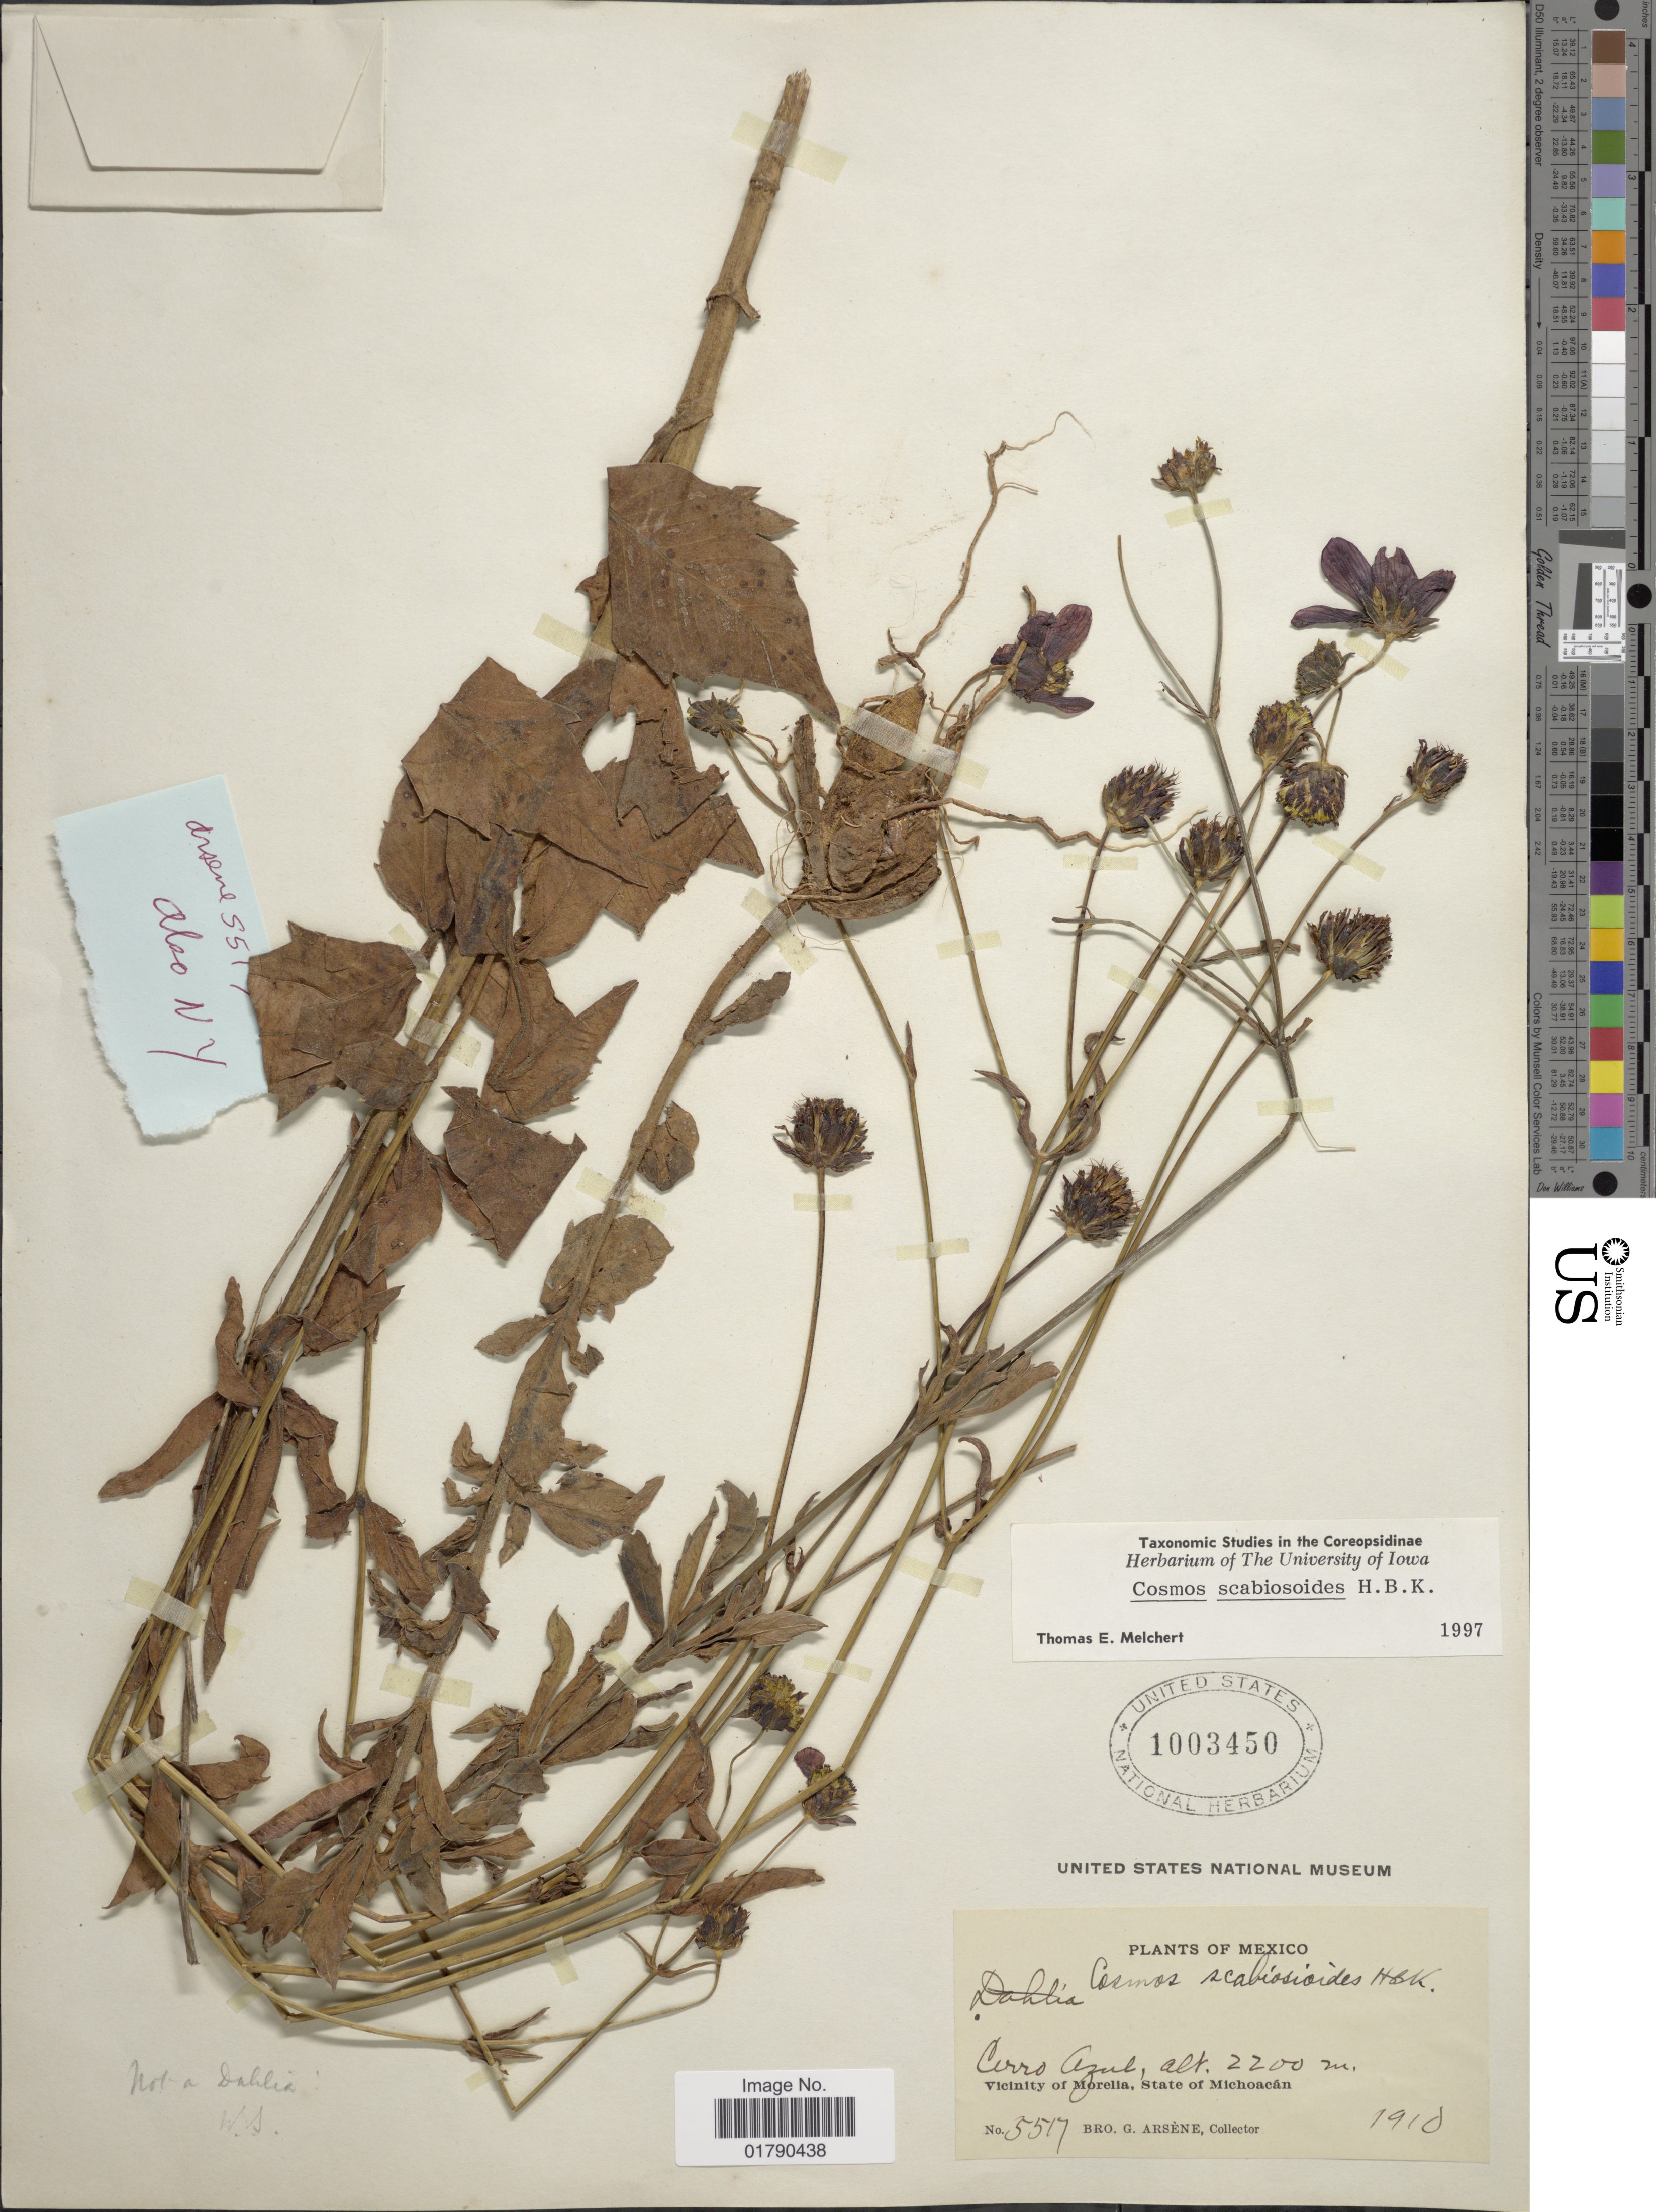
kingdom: Plantae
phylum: Tracheophyta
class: Magnoliopsida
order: Asterales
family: Asteraceae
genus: Cosmos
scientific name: Cosmos scabiosoides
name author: Kunth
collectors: Bro. G. Arsène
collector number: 5517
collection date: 1910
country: Mexico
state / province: Michoacán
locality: Cerro Azul, Vicinity of Morelia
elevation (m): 2200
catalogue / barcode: US 1003450